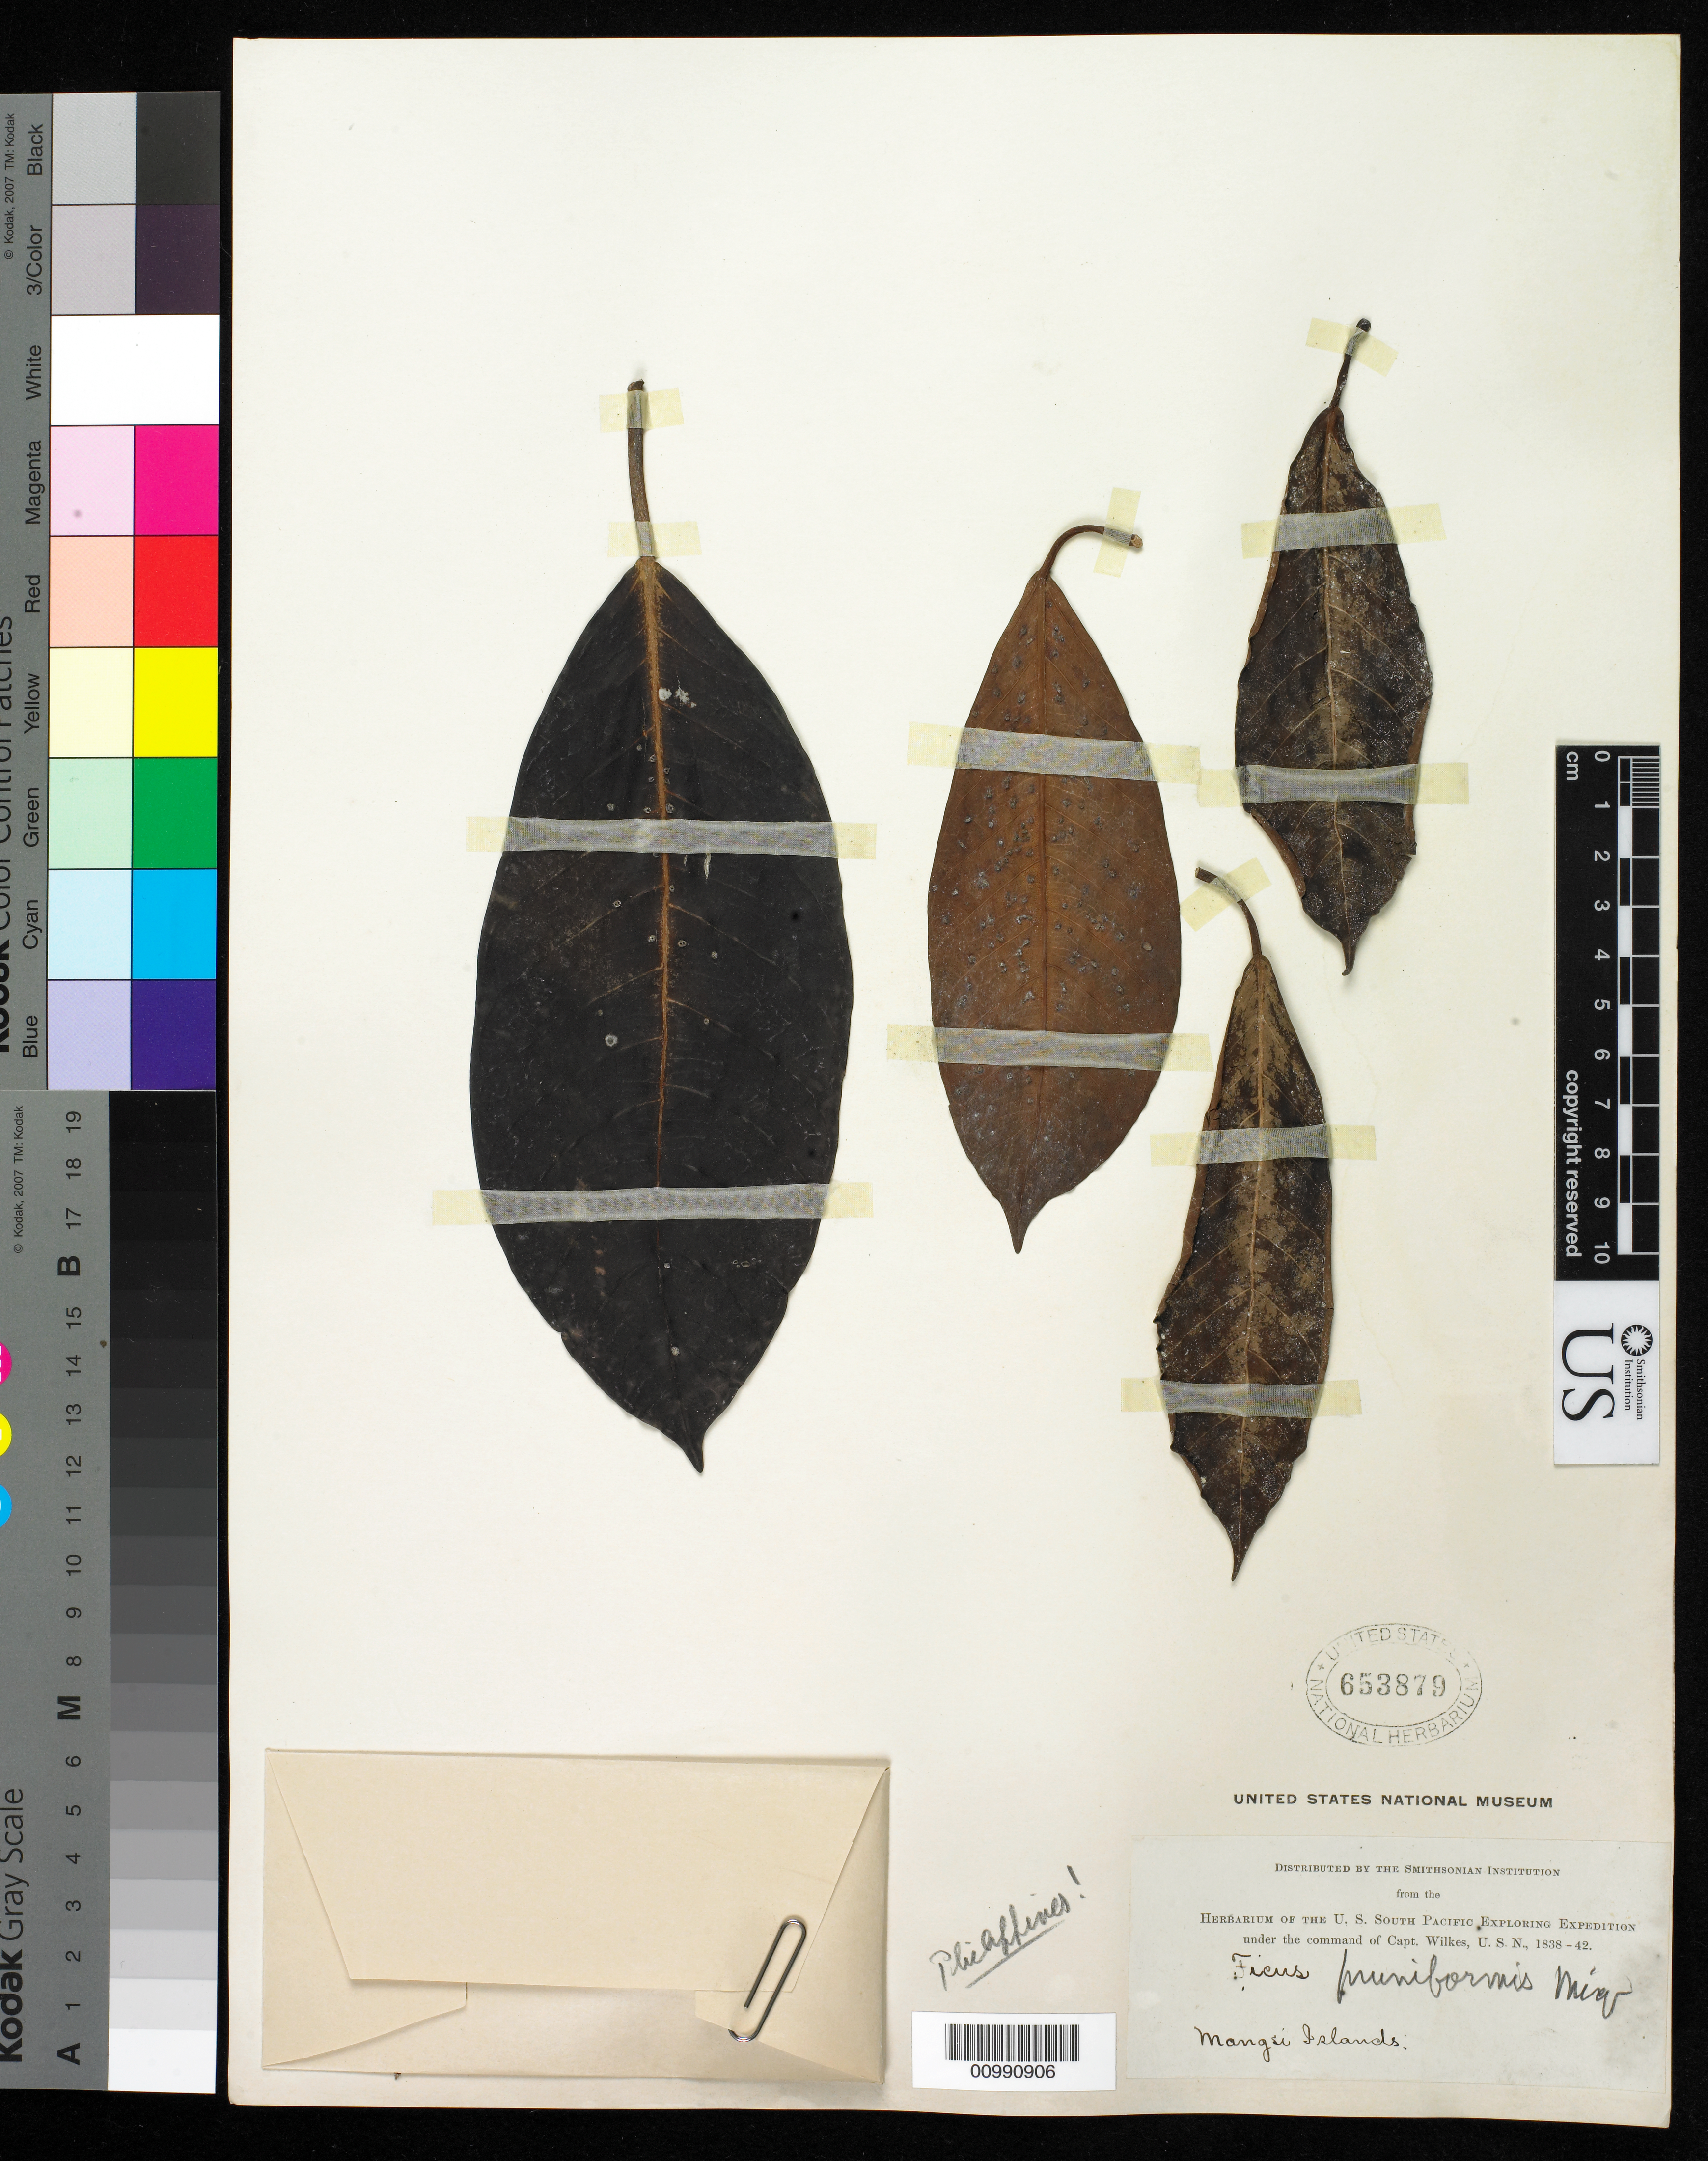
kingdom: Plantae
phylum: Tracheophyta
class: Magnoliopsida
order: Rosales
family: Moraceae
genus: Ficus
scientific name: Ficus pruniformis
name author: Blume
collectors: Wilkes Explor. Exped.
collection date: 1838/1842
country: Philippines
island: Mangsi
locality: Mangsi Islands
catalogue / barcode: US 653879